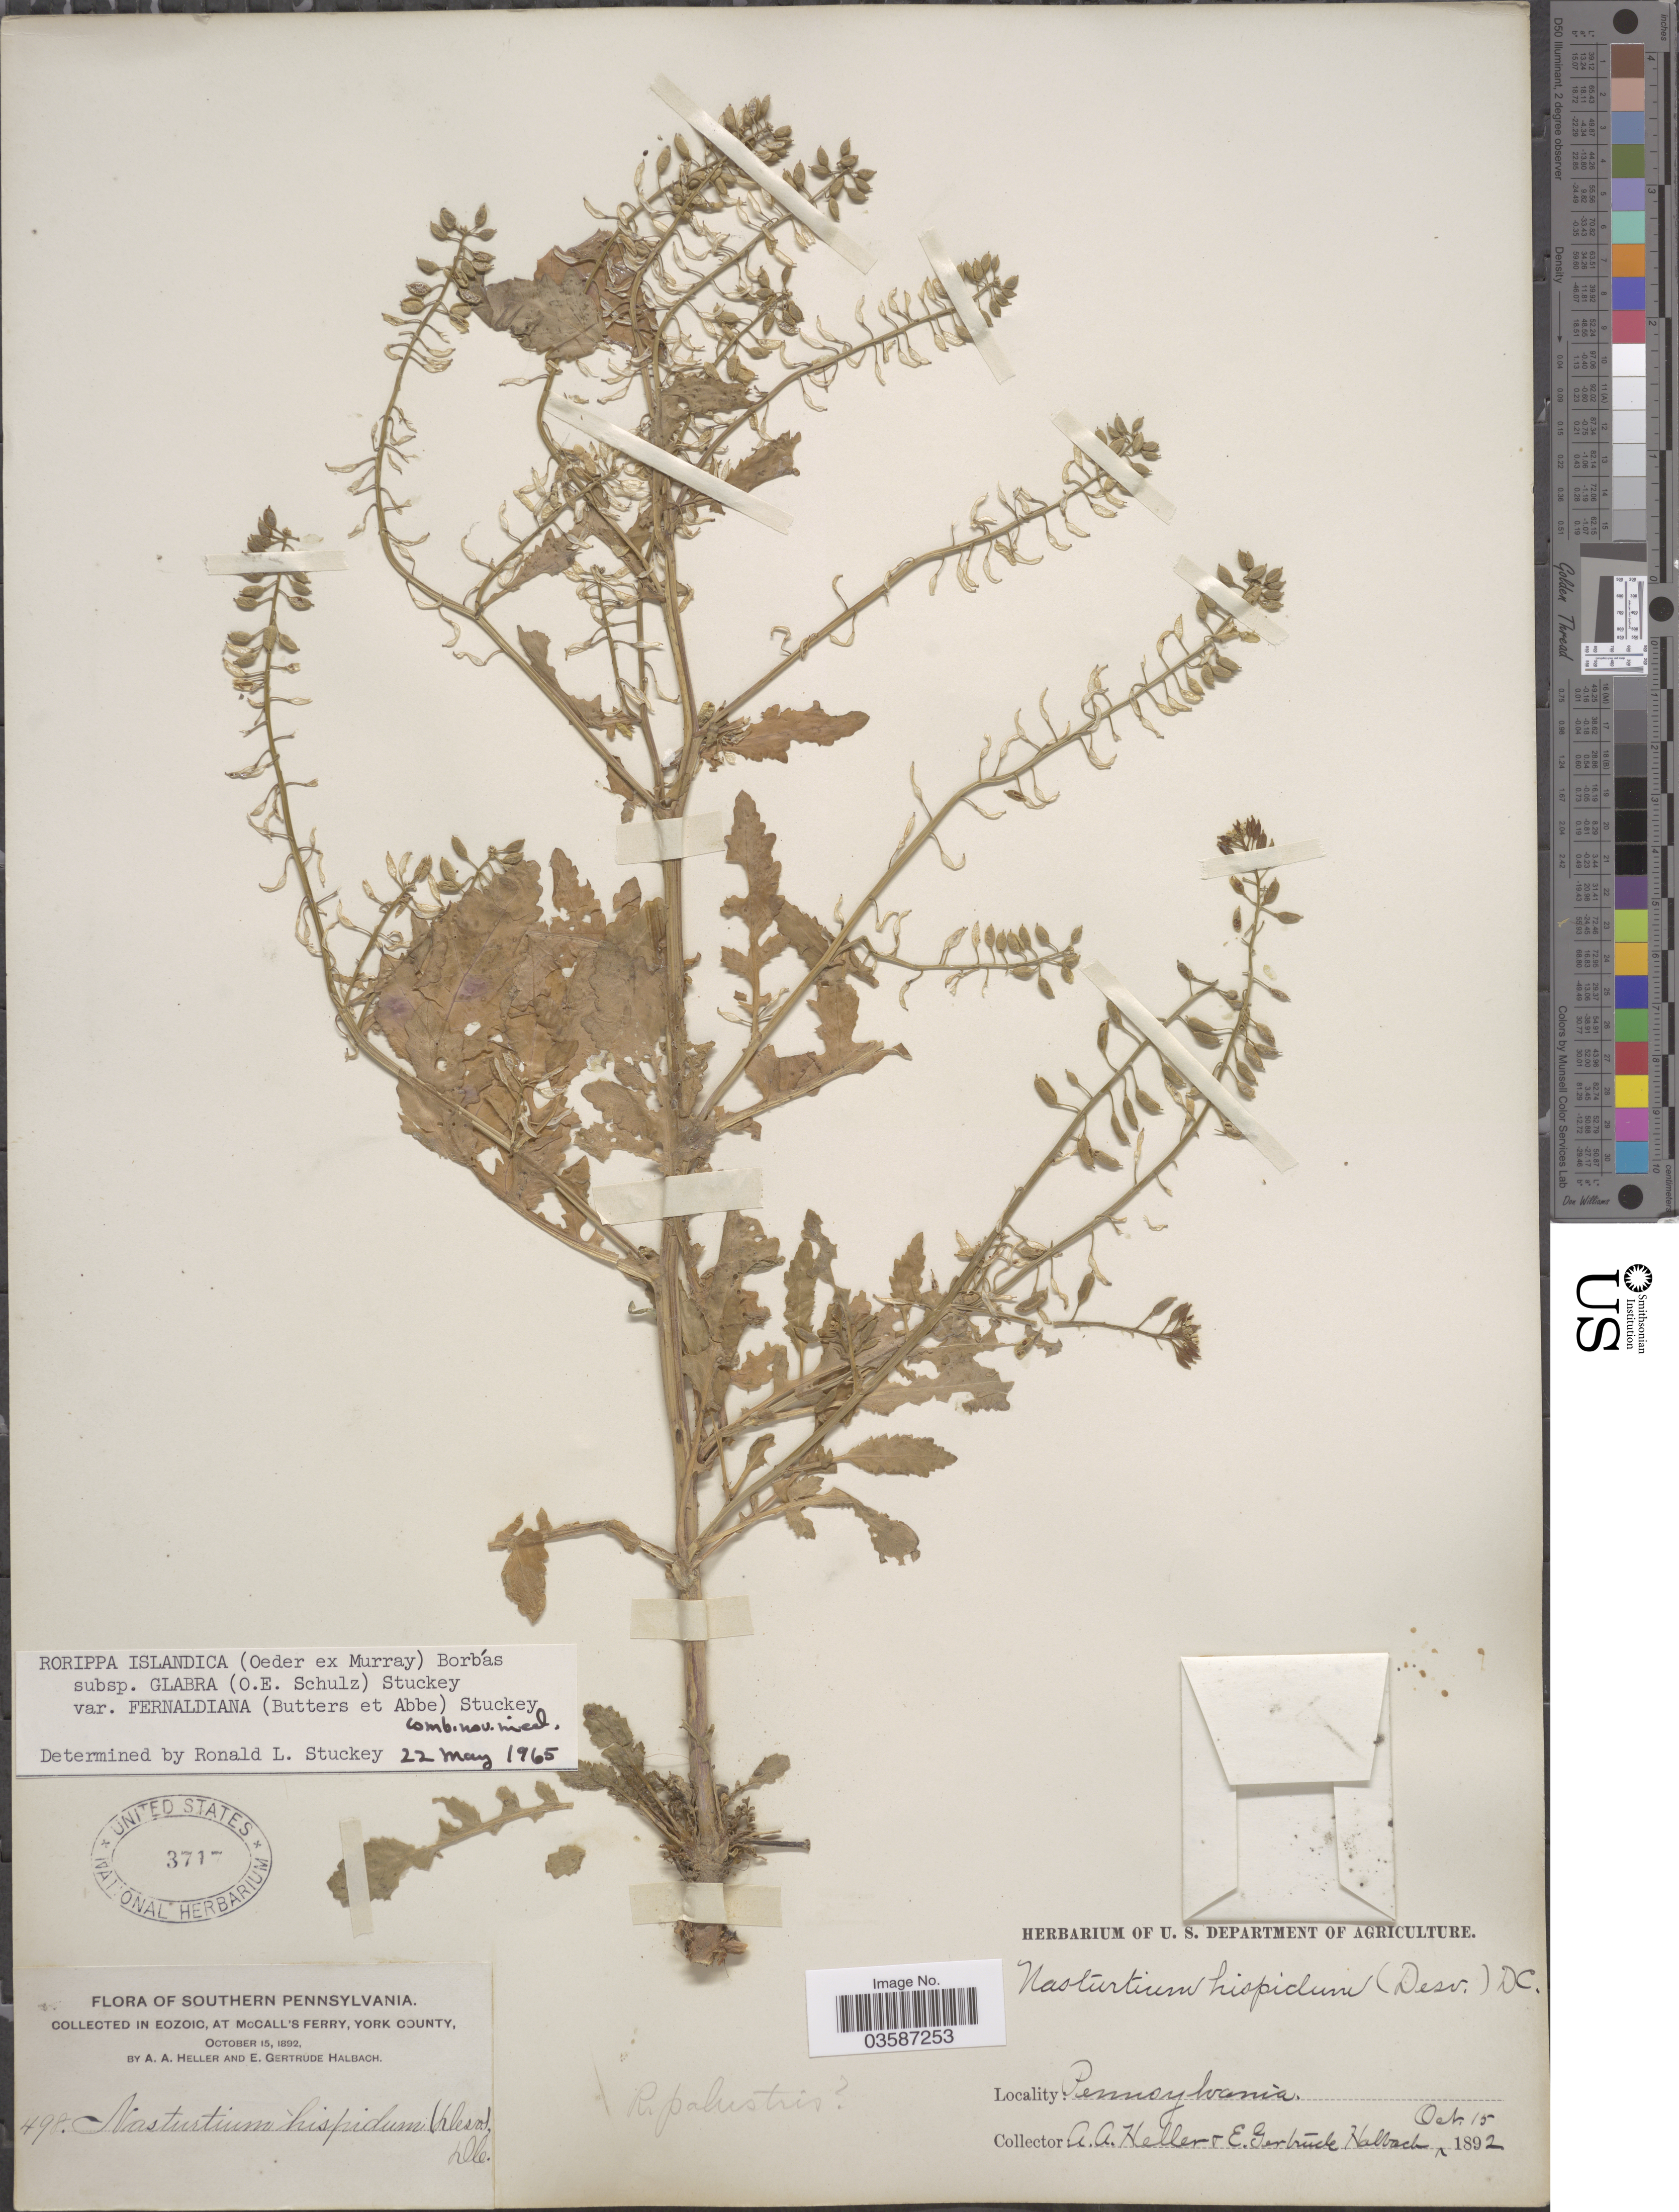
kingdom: Plantae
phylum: Tracheophyta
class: Magnoliopsida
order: Brassicales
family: Brassicaceae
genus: Rorippa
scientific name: Rorippa islandica var. fernaldiana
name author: Butters & Abbe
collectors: A. A. Heller & E. G. Halbach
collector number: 498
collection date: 1892-10-15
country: United States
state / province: Pennsylvania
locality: Southern Pennsylvania. In Eozoic, At McCall's Ferry, York County.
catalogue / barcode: US 3717